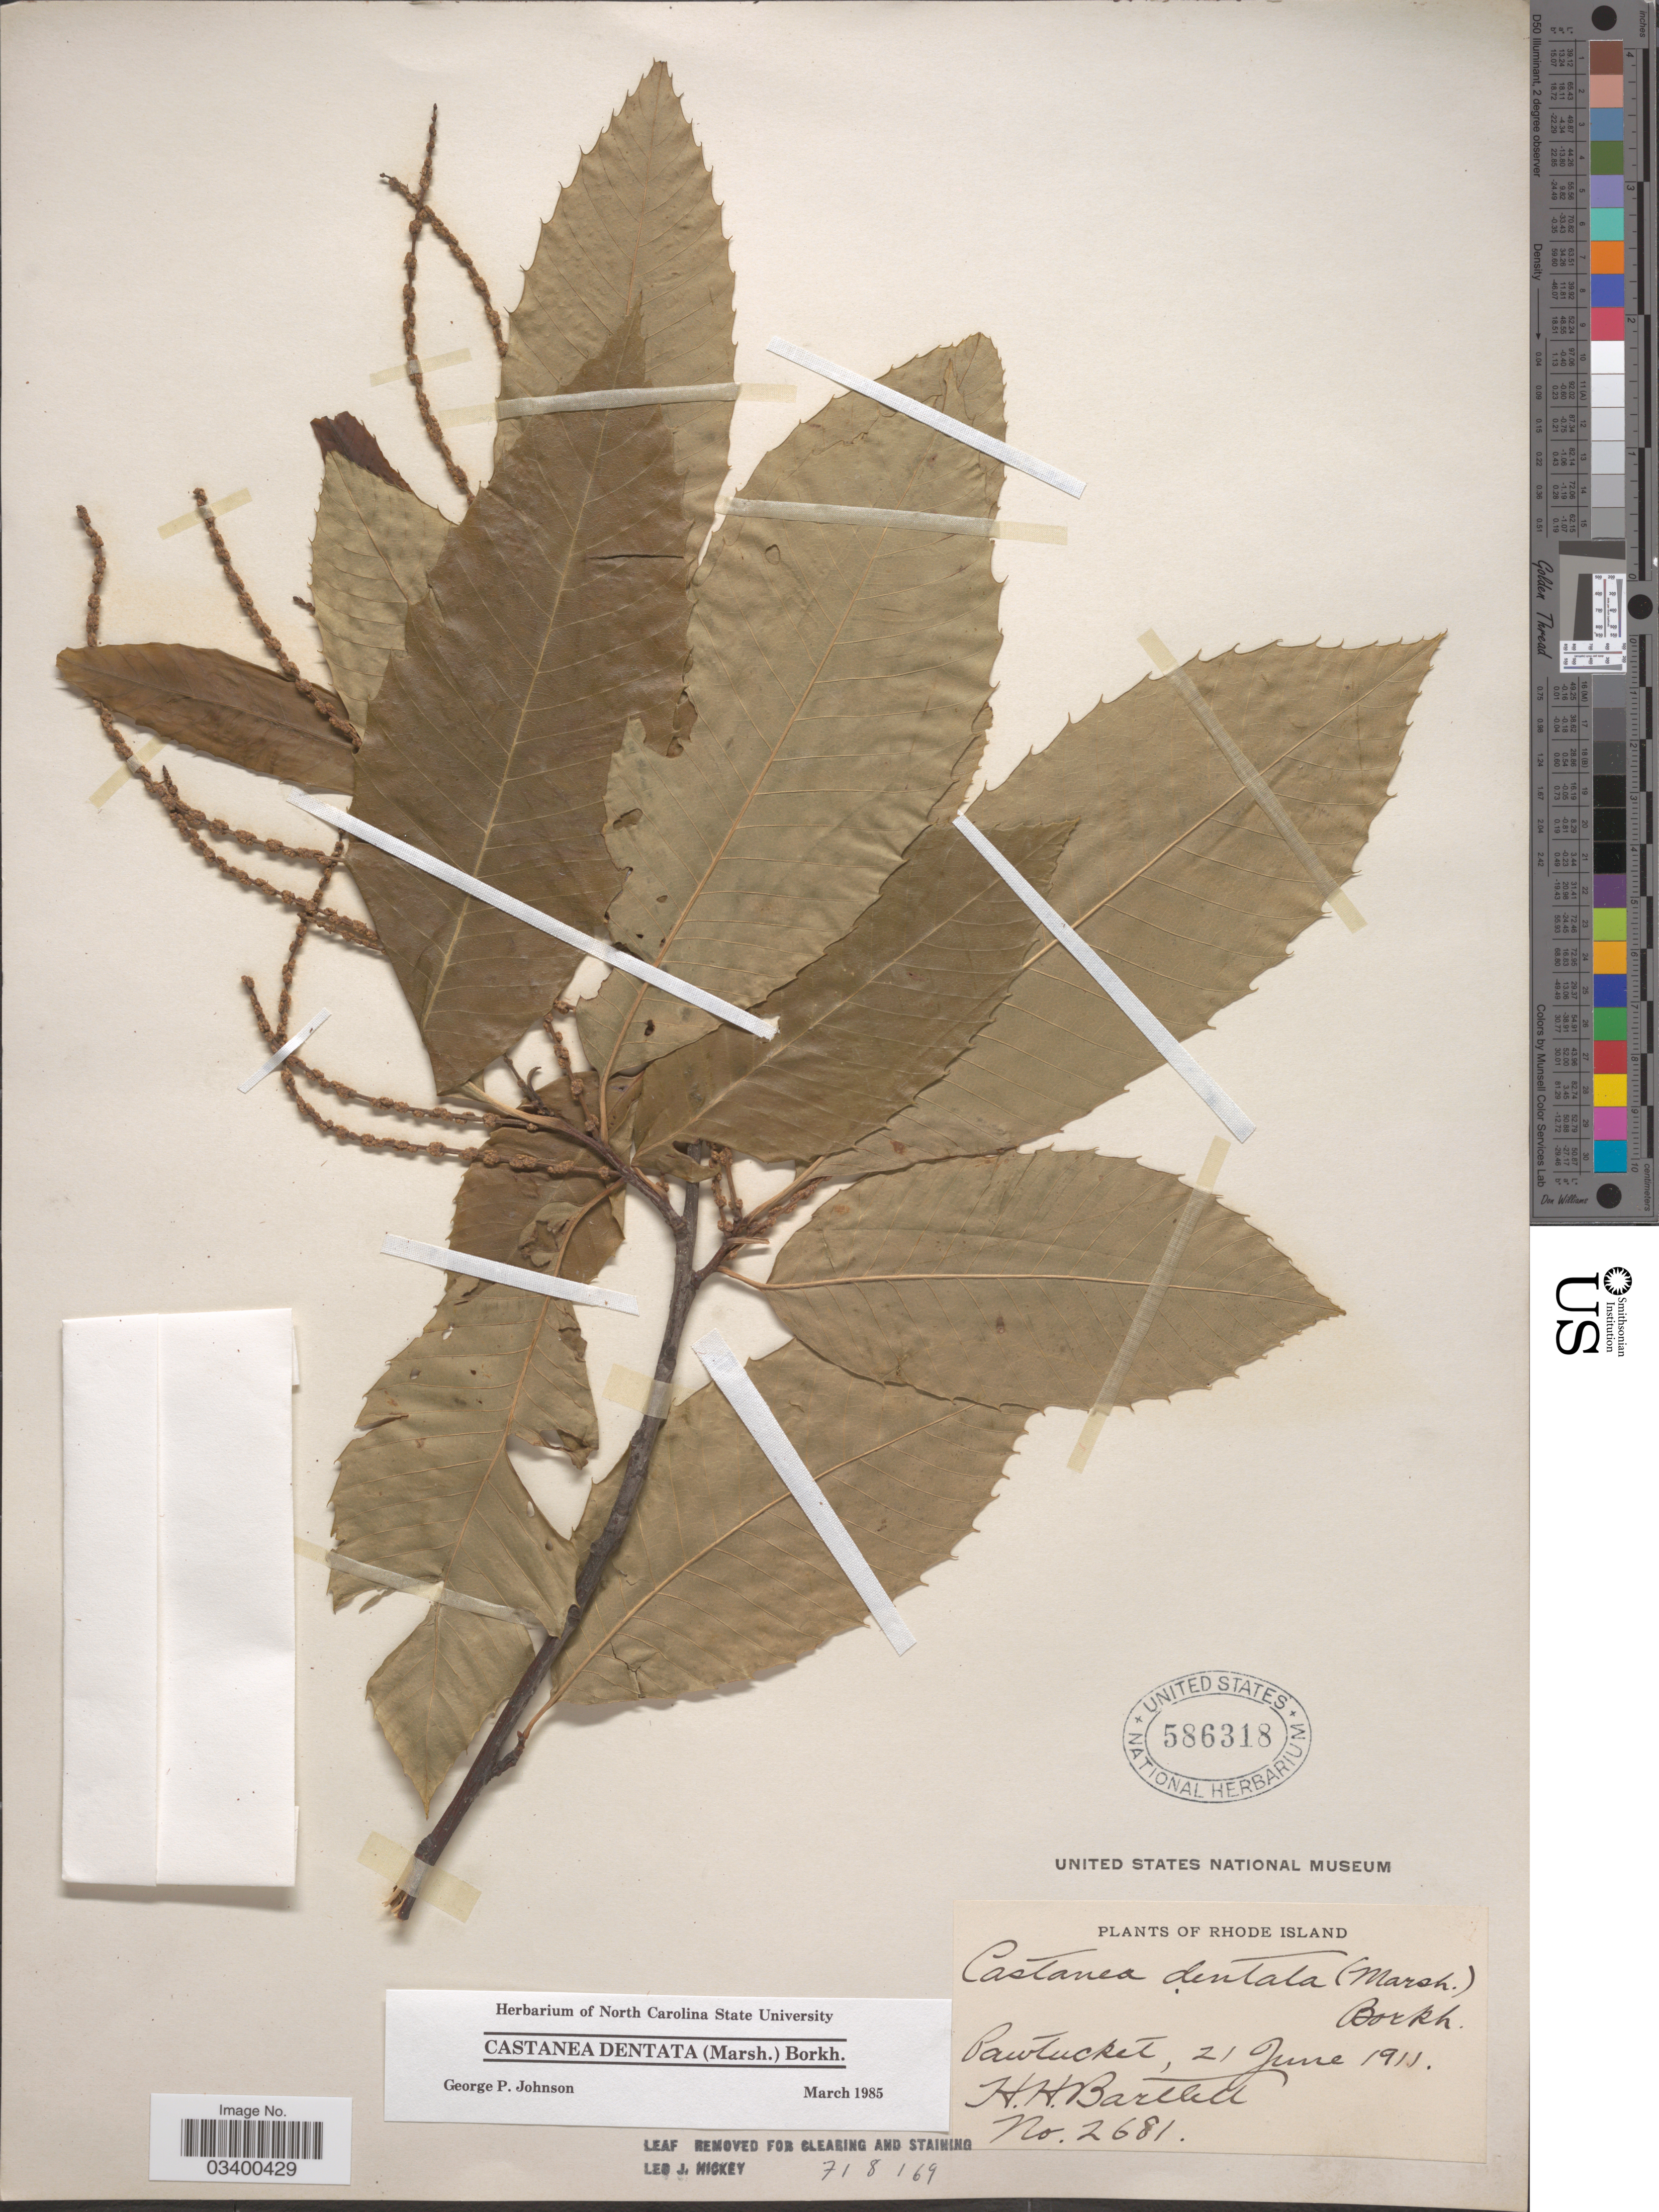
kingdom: Plantae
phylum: Tracheophyta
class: Magnoliopsida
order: Fagales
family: Fagaceae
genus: Castanea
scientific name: Castanea dentata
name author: (Marshall) Borkh.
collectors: H. H. Bartlett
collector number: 2681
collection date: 1911-06-21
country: United States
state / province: Rhode Island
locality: Pawtucket.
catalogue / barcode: US 586318